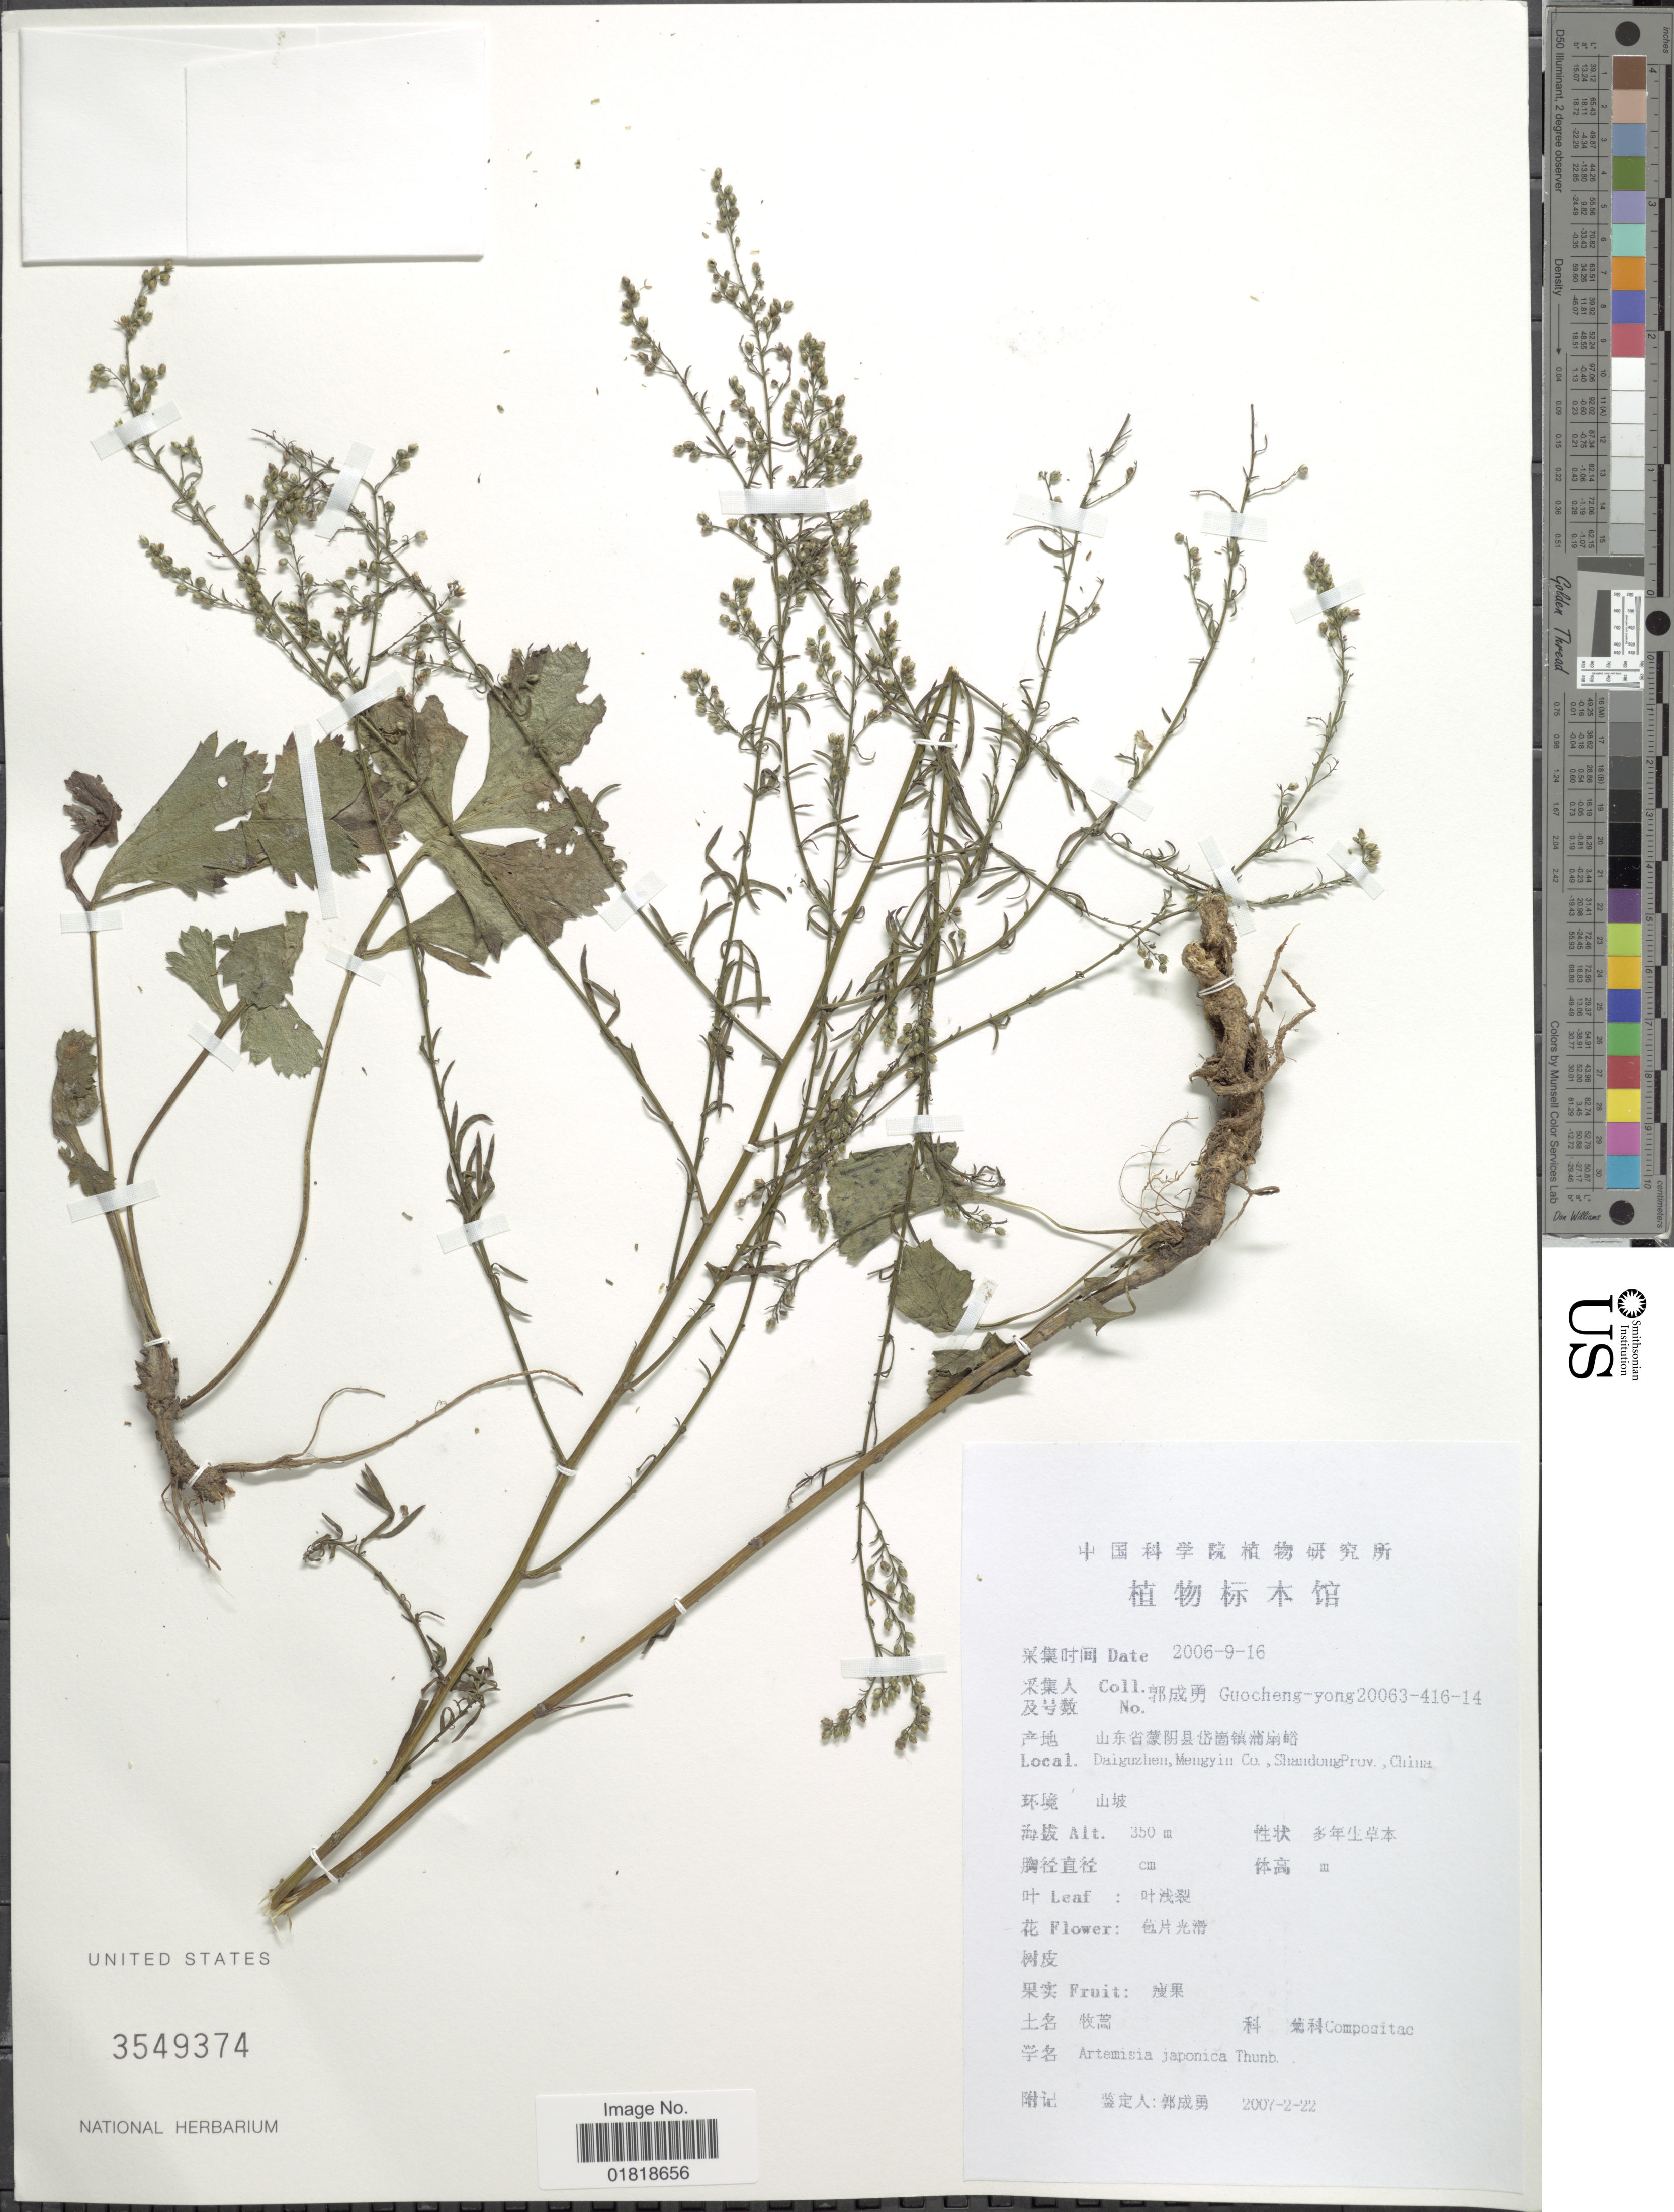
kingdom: Plantae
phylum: Tracheophyta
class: Magnoliopsida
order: Asterales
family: Asteraceae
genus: Artemisia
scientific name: Artemisia japonica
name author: Thunb.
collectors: Guo cheng-yong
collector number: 20063-416-14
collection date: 2006-09-16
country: China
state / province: Shandong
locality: Daigzhen, Mengyin Co.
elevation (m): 350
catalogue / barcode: US 3549374